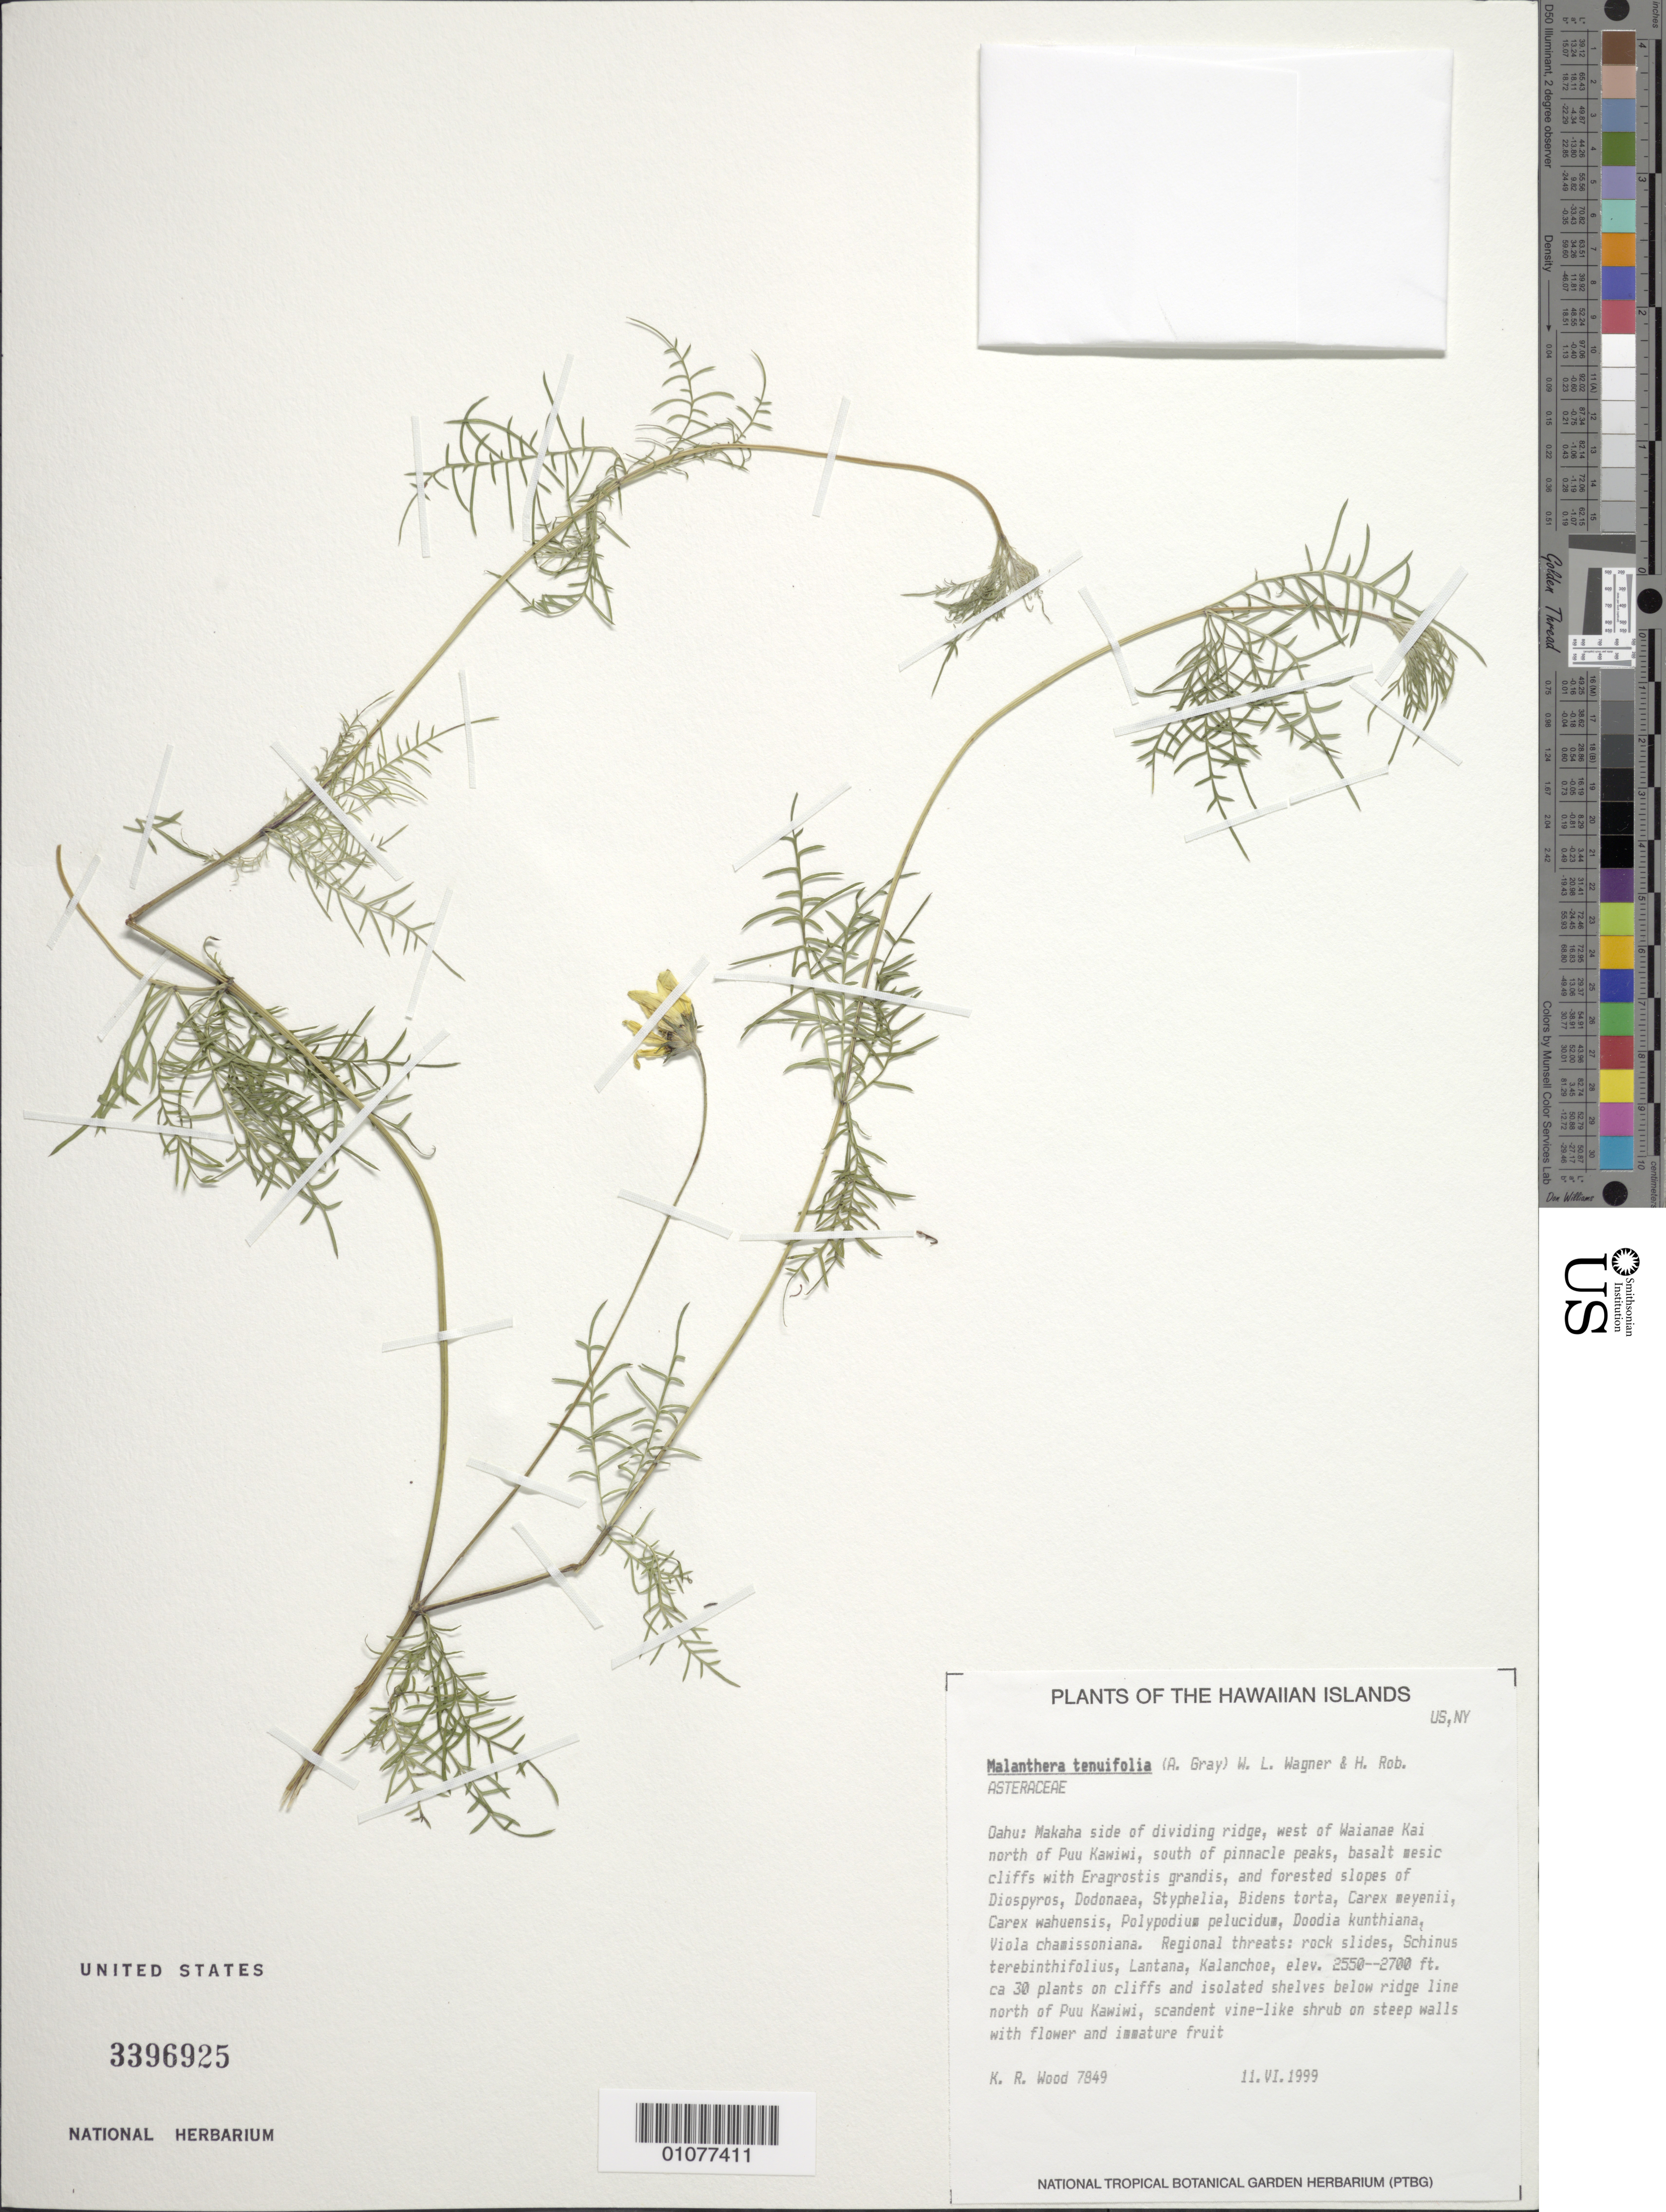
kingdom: Plantae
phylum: Tracheophyta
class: Magnoliopsida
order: Asterales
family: Asteraceae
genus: Wollastonia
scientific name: Wollastonia tenuifolia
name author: (A. Gray) Orchard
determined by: Wagner, W. L., (BOT), Smithsonian Institution - National Museum of Natural History (UNITED STATES)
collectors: K. R. Wood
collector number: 7849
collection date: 1999-06-11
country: United States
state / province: Hawaii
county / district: Honolulu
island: Oahu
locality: Makaha side of dividing ridge, W of Waianae Kai N of Puu Kawiwi, below ridge line N of Puu Kawiwi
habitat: basalt mesic cliffs, on steep walls, on cliffs and isolated shelves below ridge line; rock slides, schinus terebinthifolius, Lantana, Kalanchoe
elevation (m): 777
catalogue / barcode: US 3396925